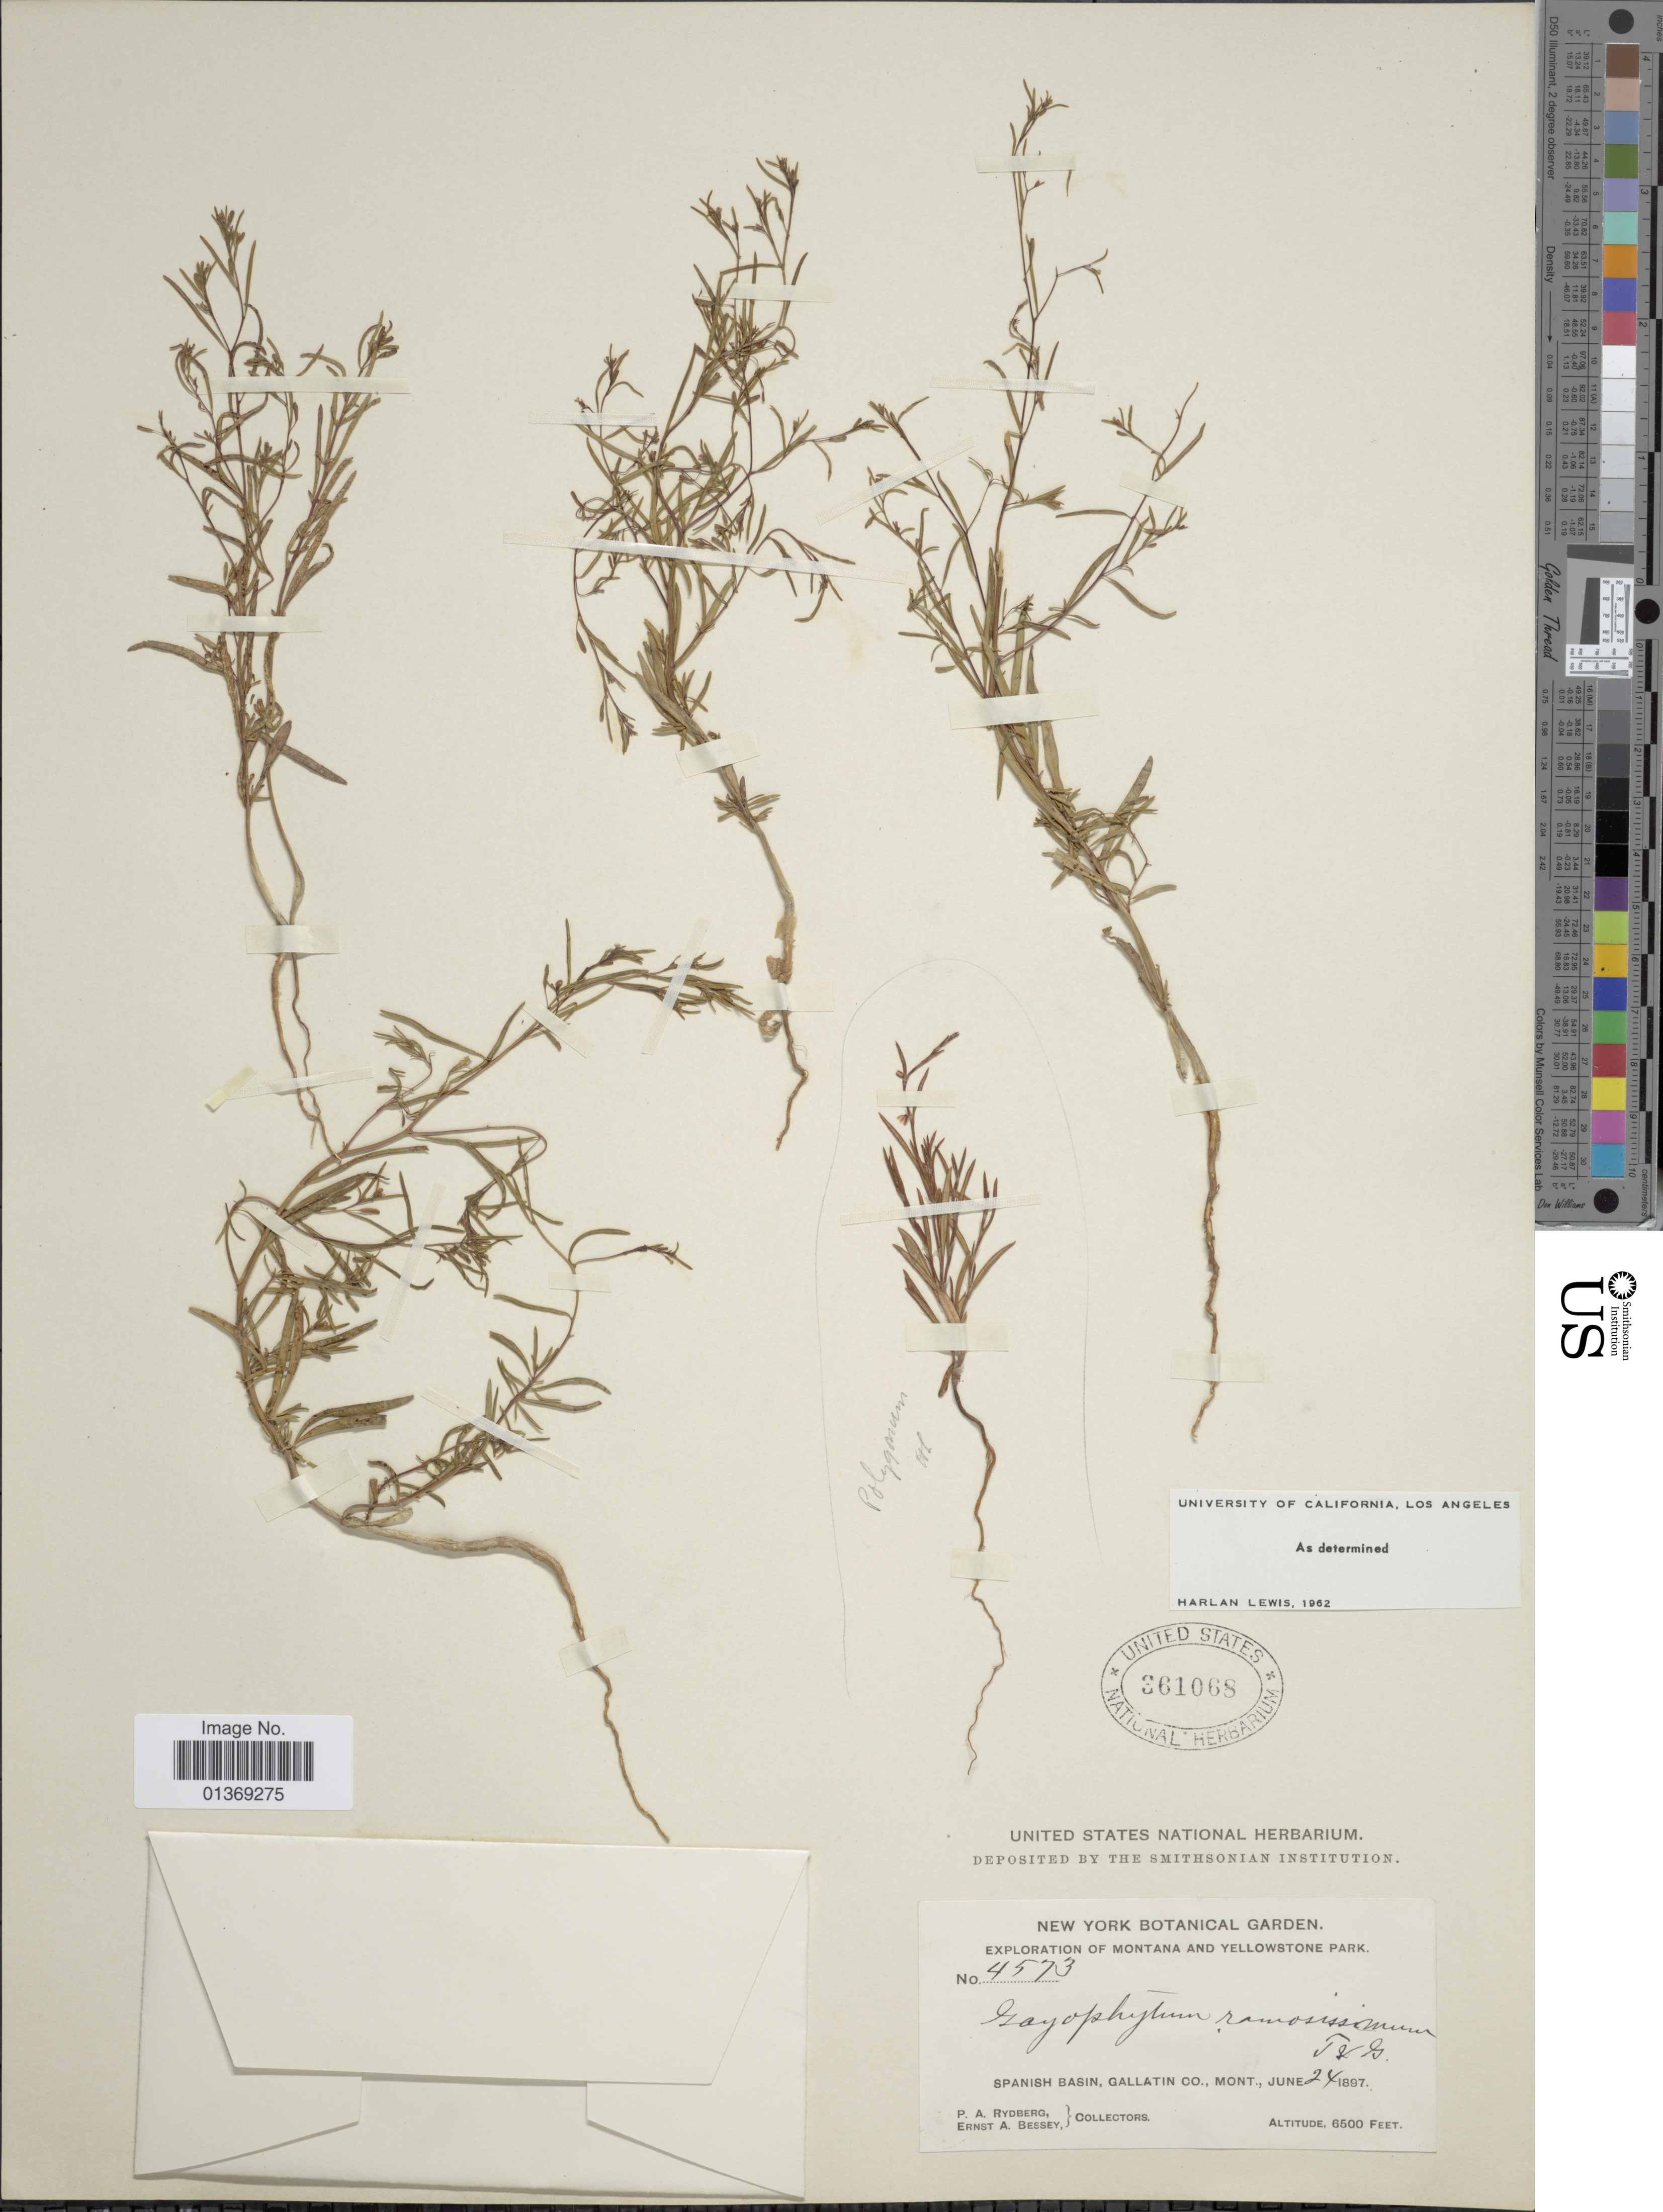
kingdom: Plantae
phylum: Tracheophyta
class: Magnoliopsida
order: Myrtales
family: Onagraceae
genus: Gayophytum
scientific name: Gayophytum ramosissimum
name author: Torr. & A. Gray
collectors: P. A. Rydberg & E. A. Bessey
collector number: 4573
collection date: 1897-06-24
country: United States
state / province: Montana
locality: Yellowstone Park, Spanish Basin, Gallatin Co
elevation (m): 1981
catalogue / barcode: US 361068